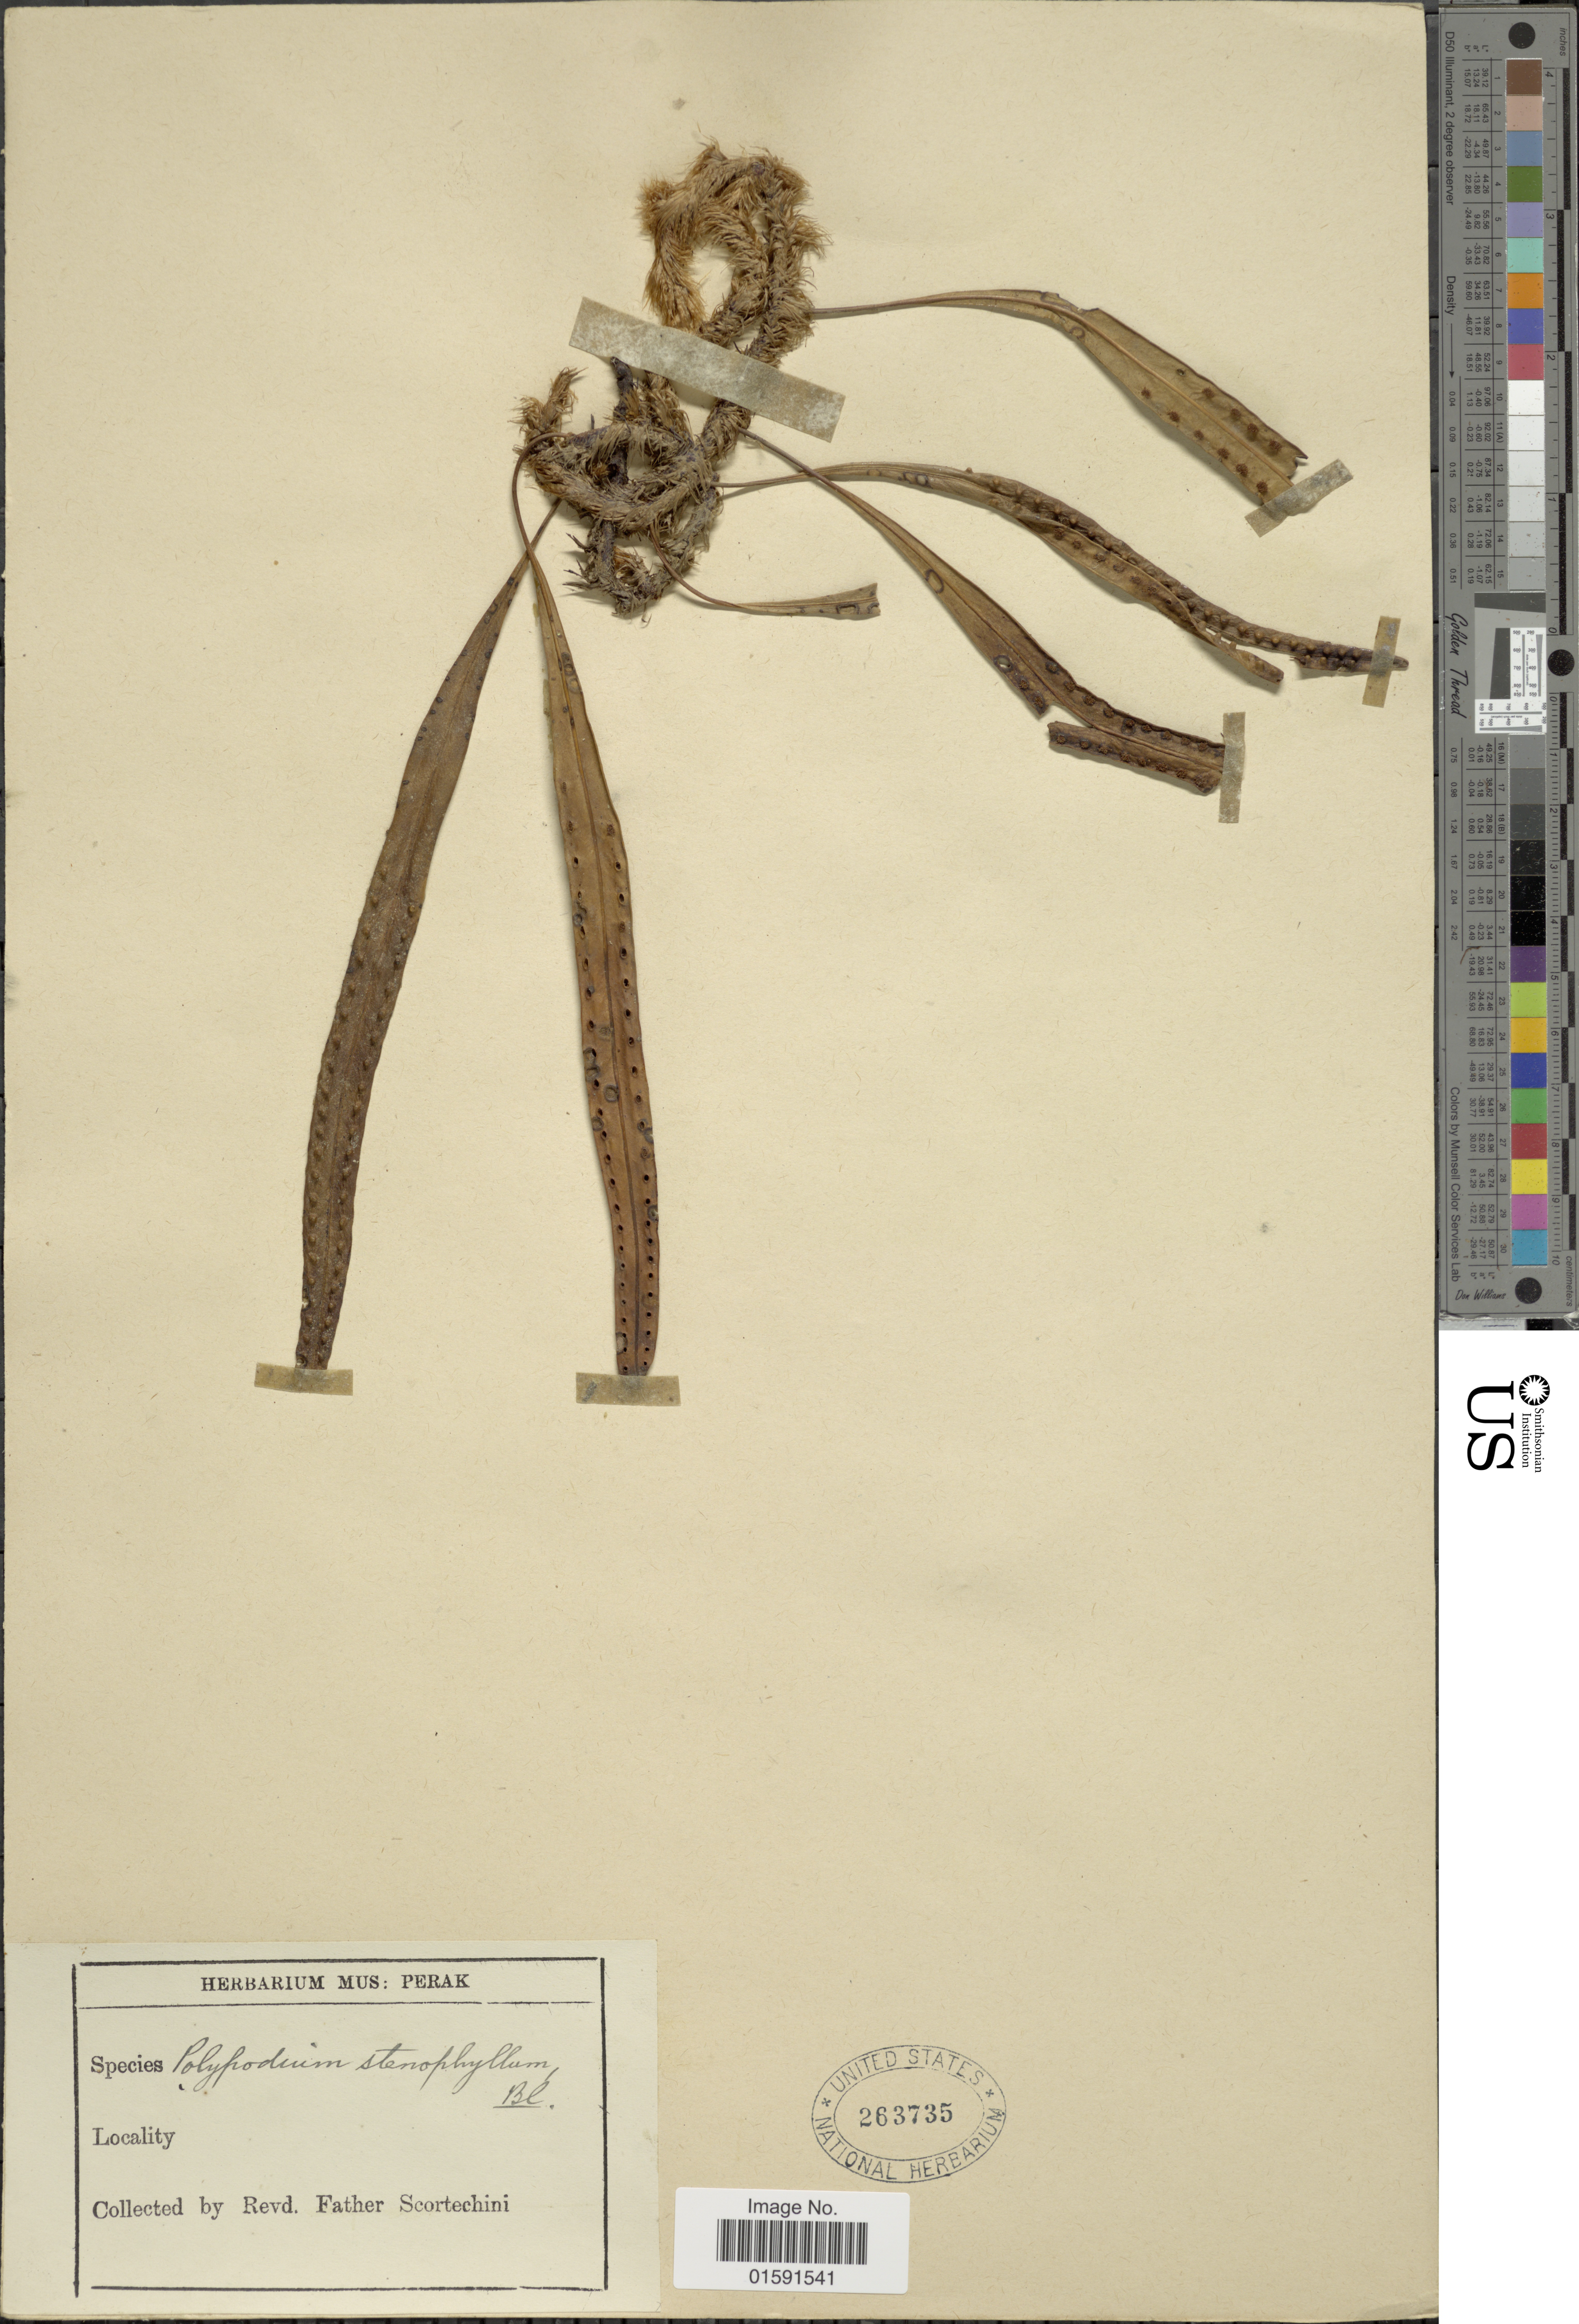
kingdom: Plantae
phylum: Tracheophyta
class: Polypodiopsida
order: Polypodiales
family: Polypodiaceae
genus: Selliguea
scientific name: Selliguea stenophylla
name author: (Blume)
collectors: Fr. Scortechini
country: Malaysia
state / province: Perak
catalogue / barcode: US 263735